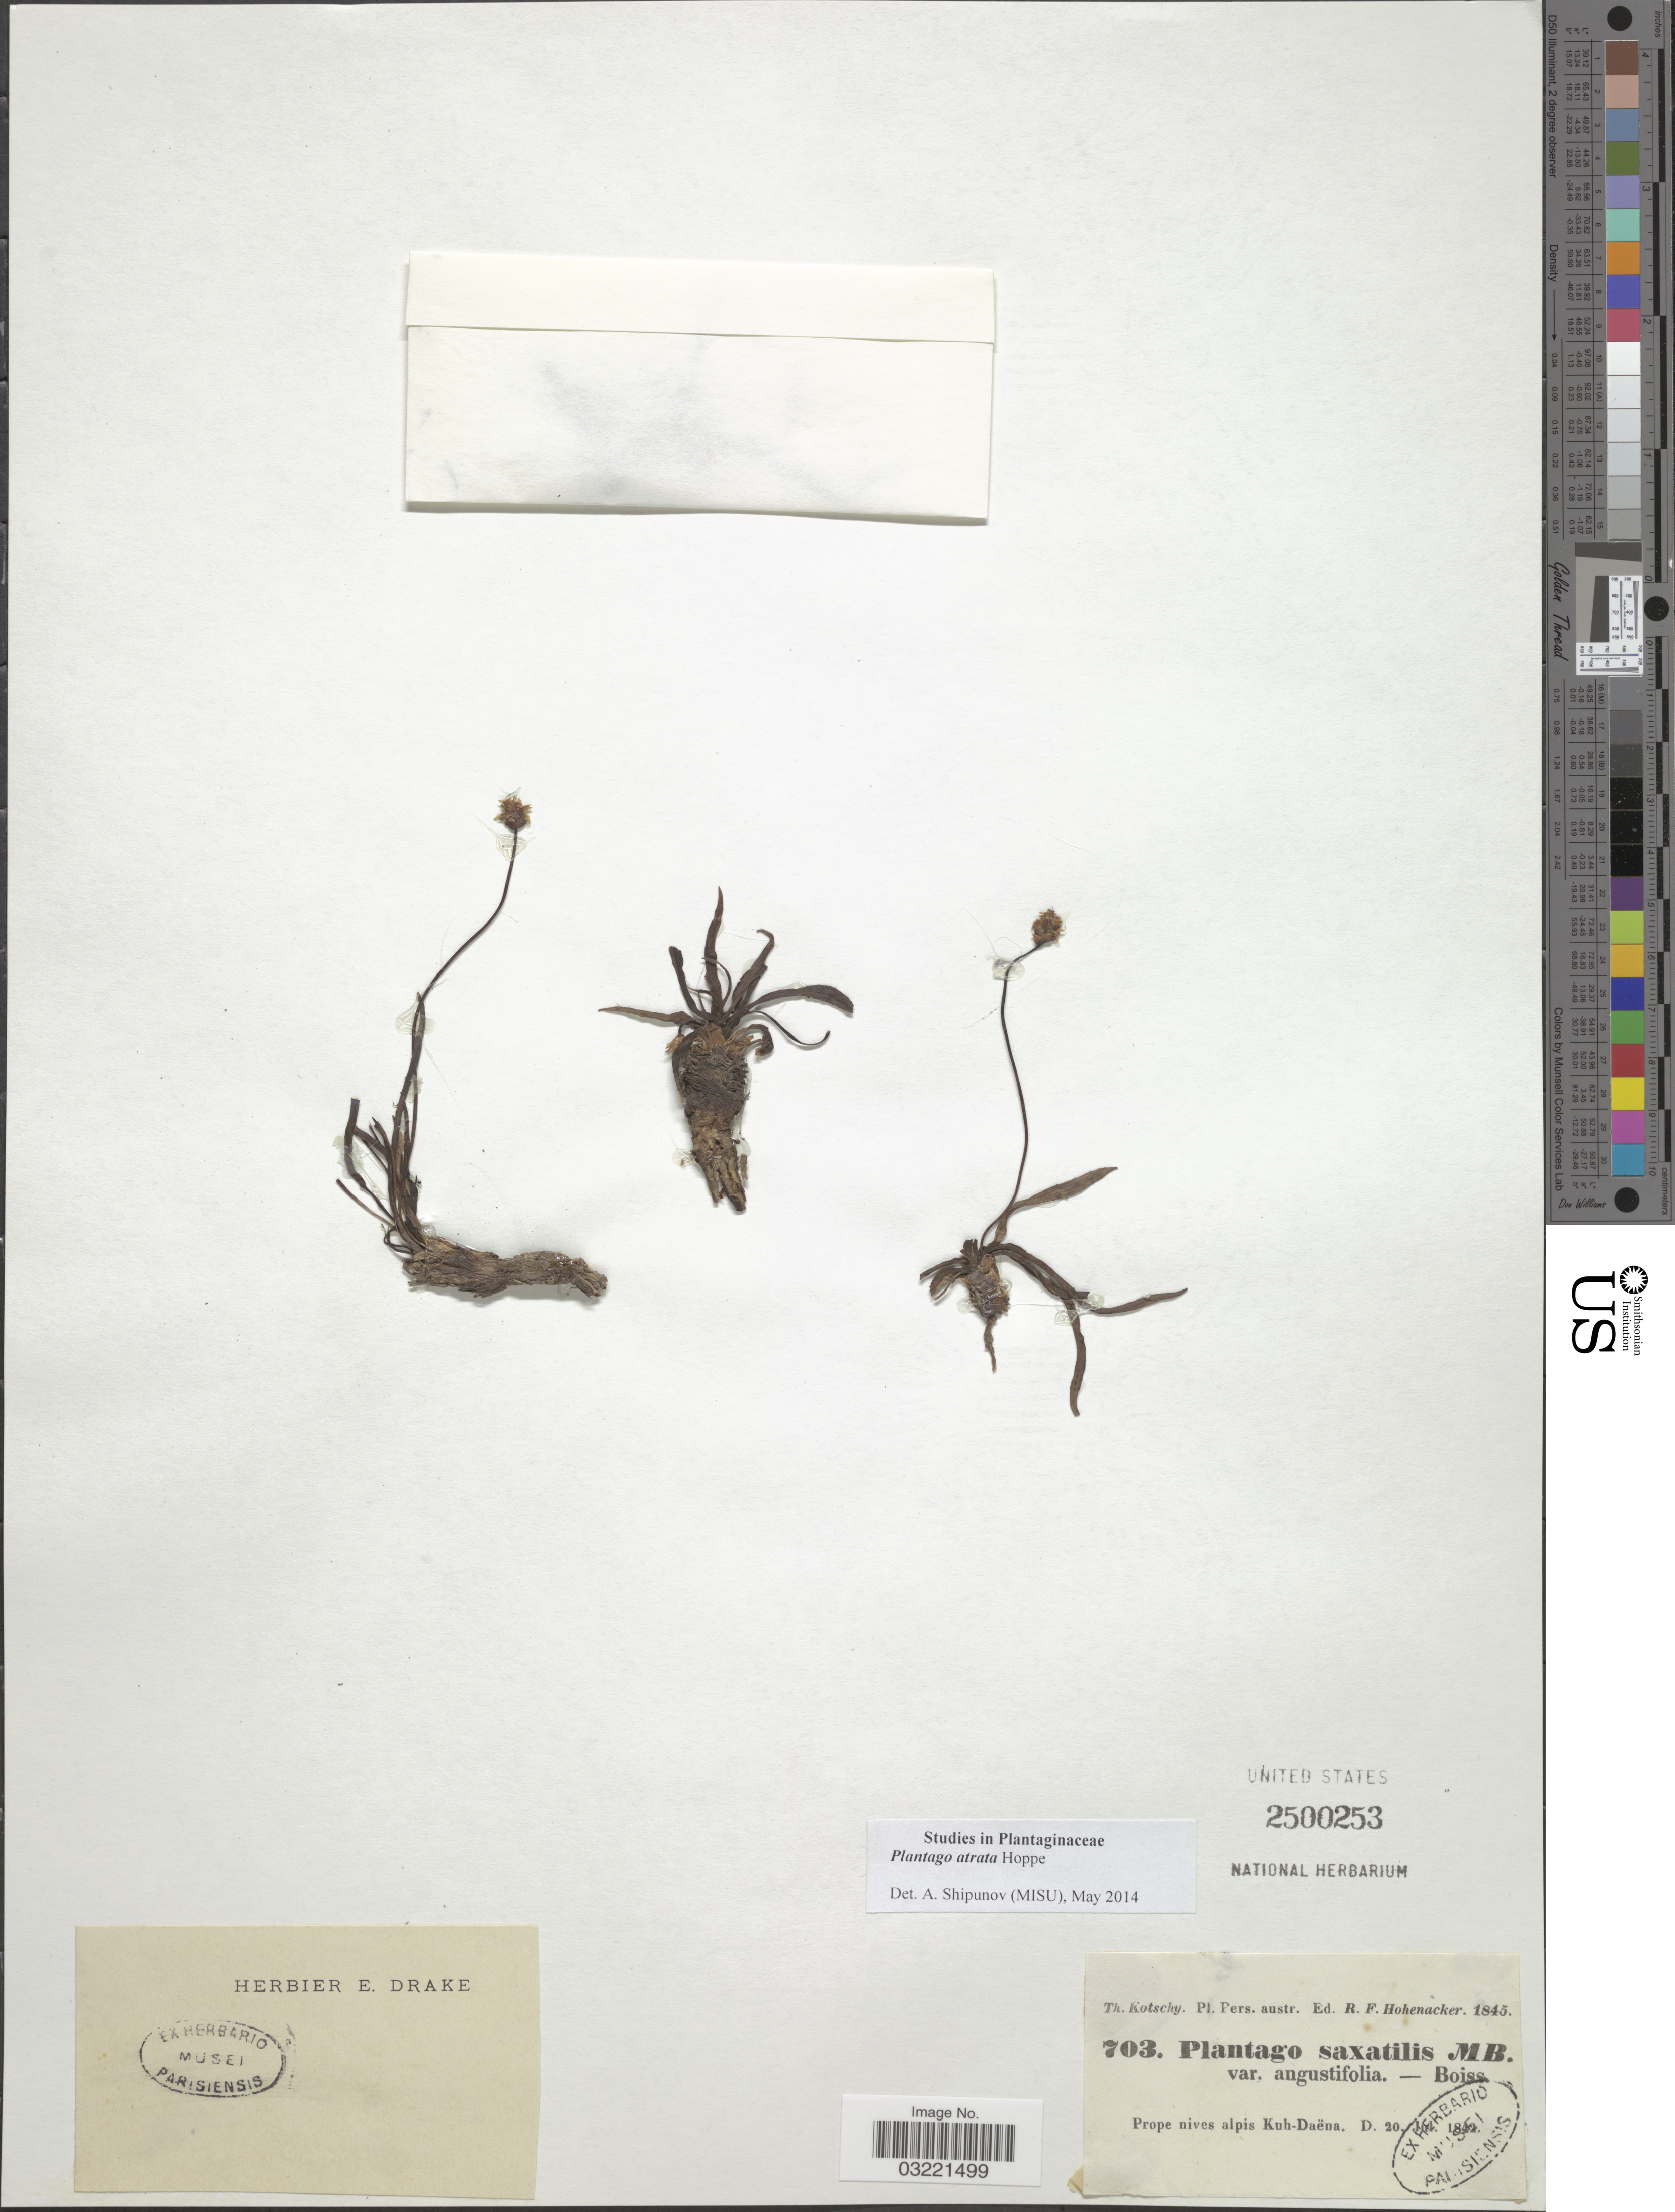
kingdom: Plantae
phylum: Tracheophyta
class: Magnoliopsida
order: Lamiales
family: Plantaginaceae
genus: Plantago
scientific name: Plantago atrata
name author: Hoppe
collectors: K. G. Kotschy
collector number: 703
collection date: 1842-07-20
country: Iran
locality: Pers. austr. Prope nives alpis Kuh-Daëna.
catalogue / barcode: US 2500253